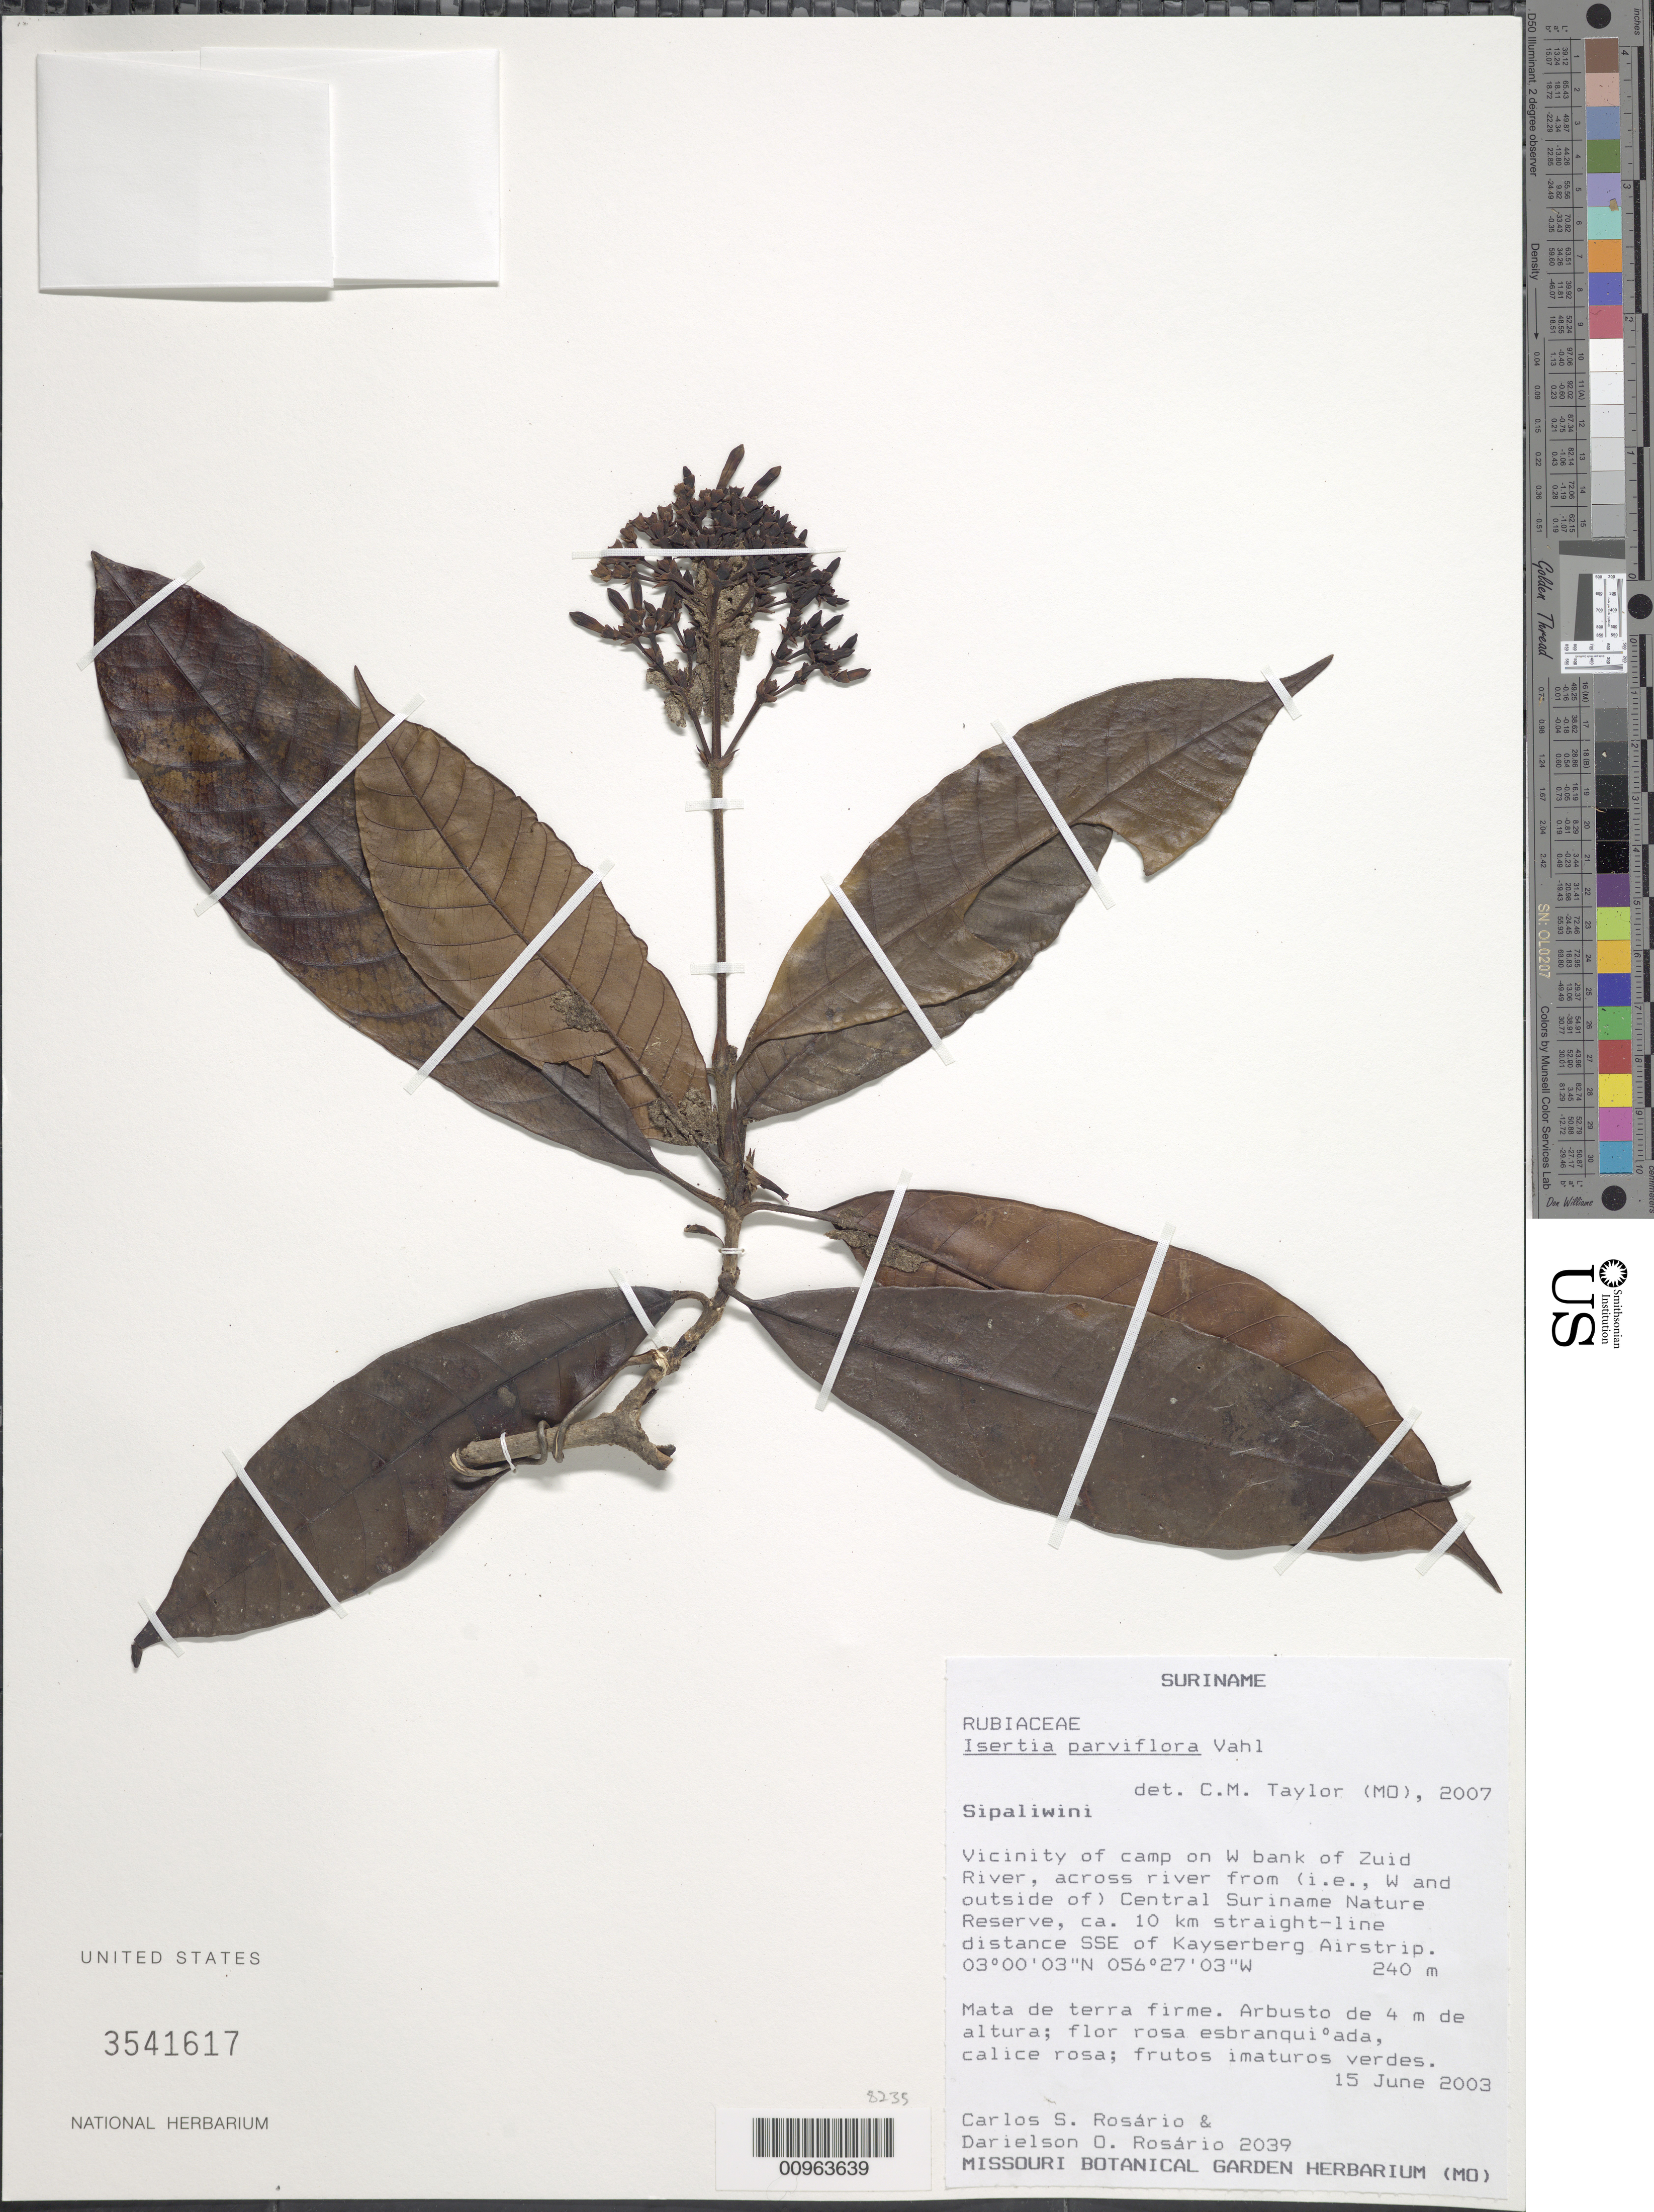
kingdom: Plantae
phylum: Tracheophyta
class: Magnoliopsida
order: Gentianales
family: Rubiaceae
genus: Isertia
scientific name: Isertia parviflora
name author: Vahl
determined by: Taylor, Charlotte M.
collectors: C. S. Rosário & D. Rosario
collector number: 2039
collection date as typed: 15-Jun-03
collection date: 2003-06-15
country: Suriname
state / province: Sipaliwini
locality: Zuid River, vic of camp on W bank of, across river from (ie W and outside of) Central SURINAMEe Nature Reserve, ca 10km straight-line distance SSE of Kayserberg Airstrip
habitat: Mata de terra firme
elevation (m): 240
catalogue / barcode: US 3541617